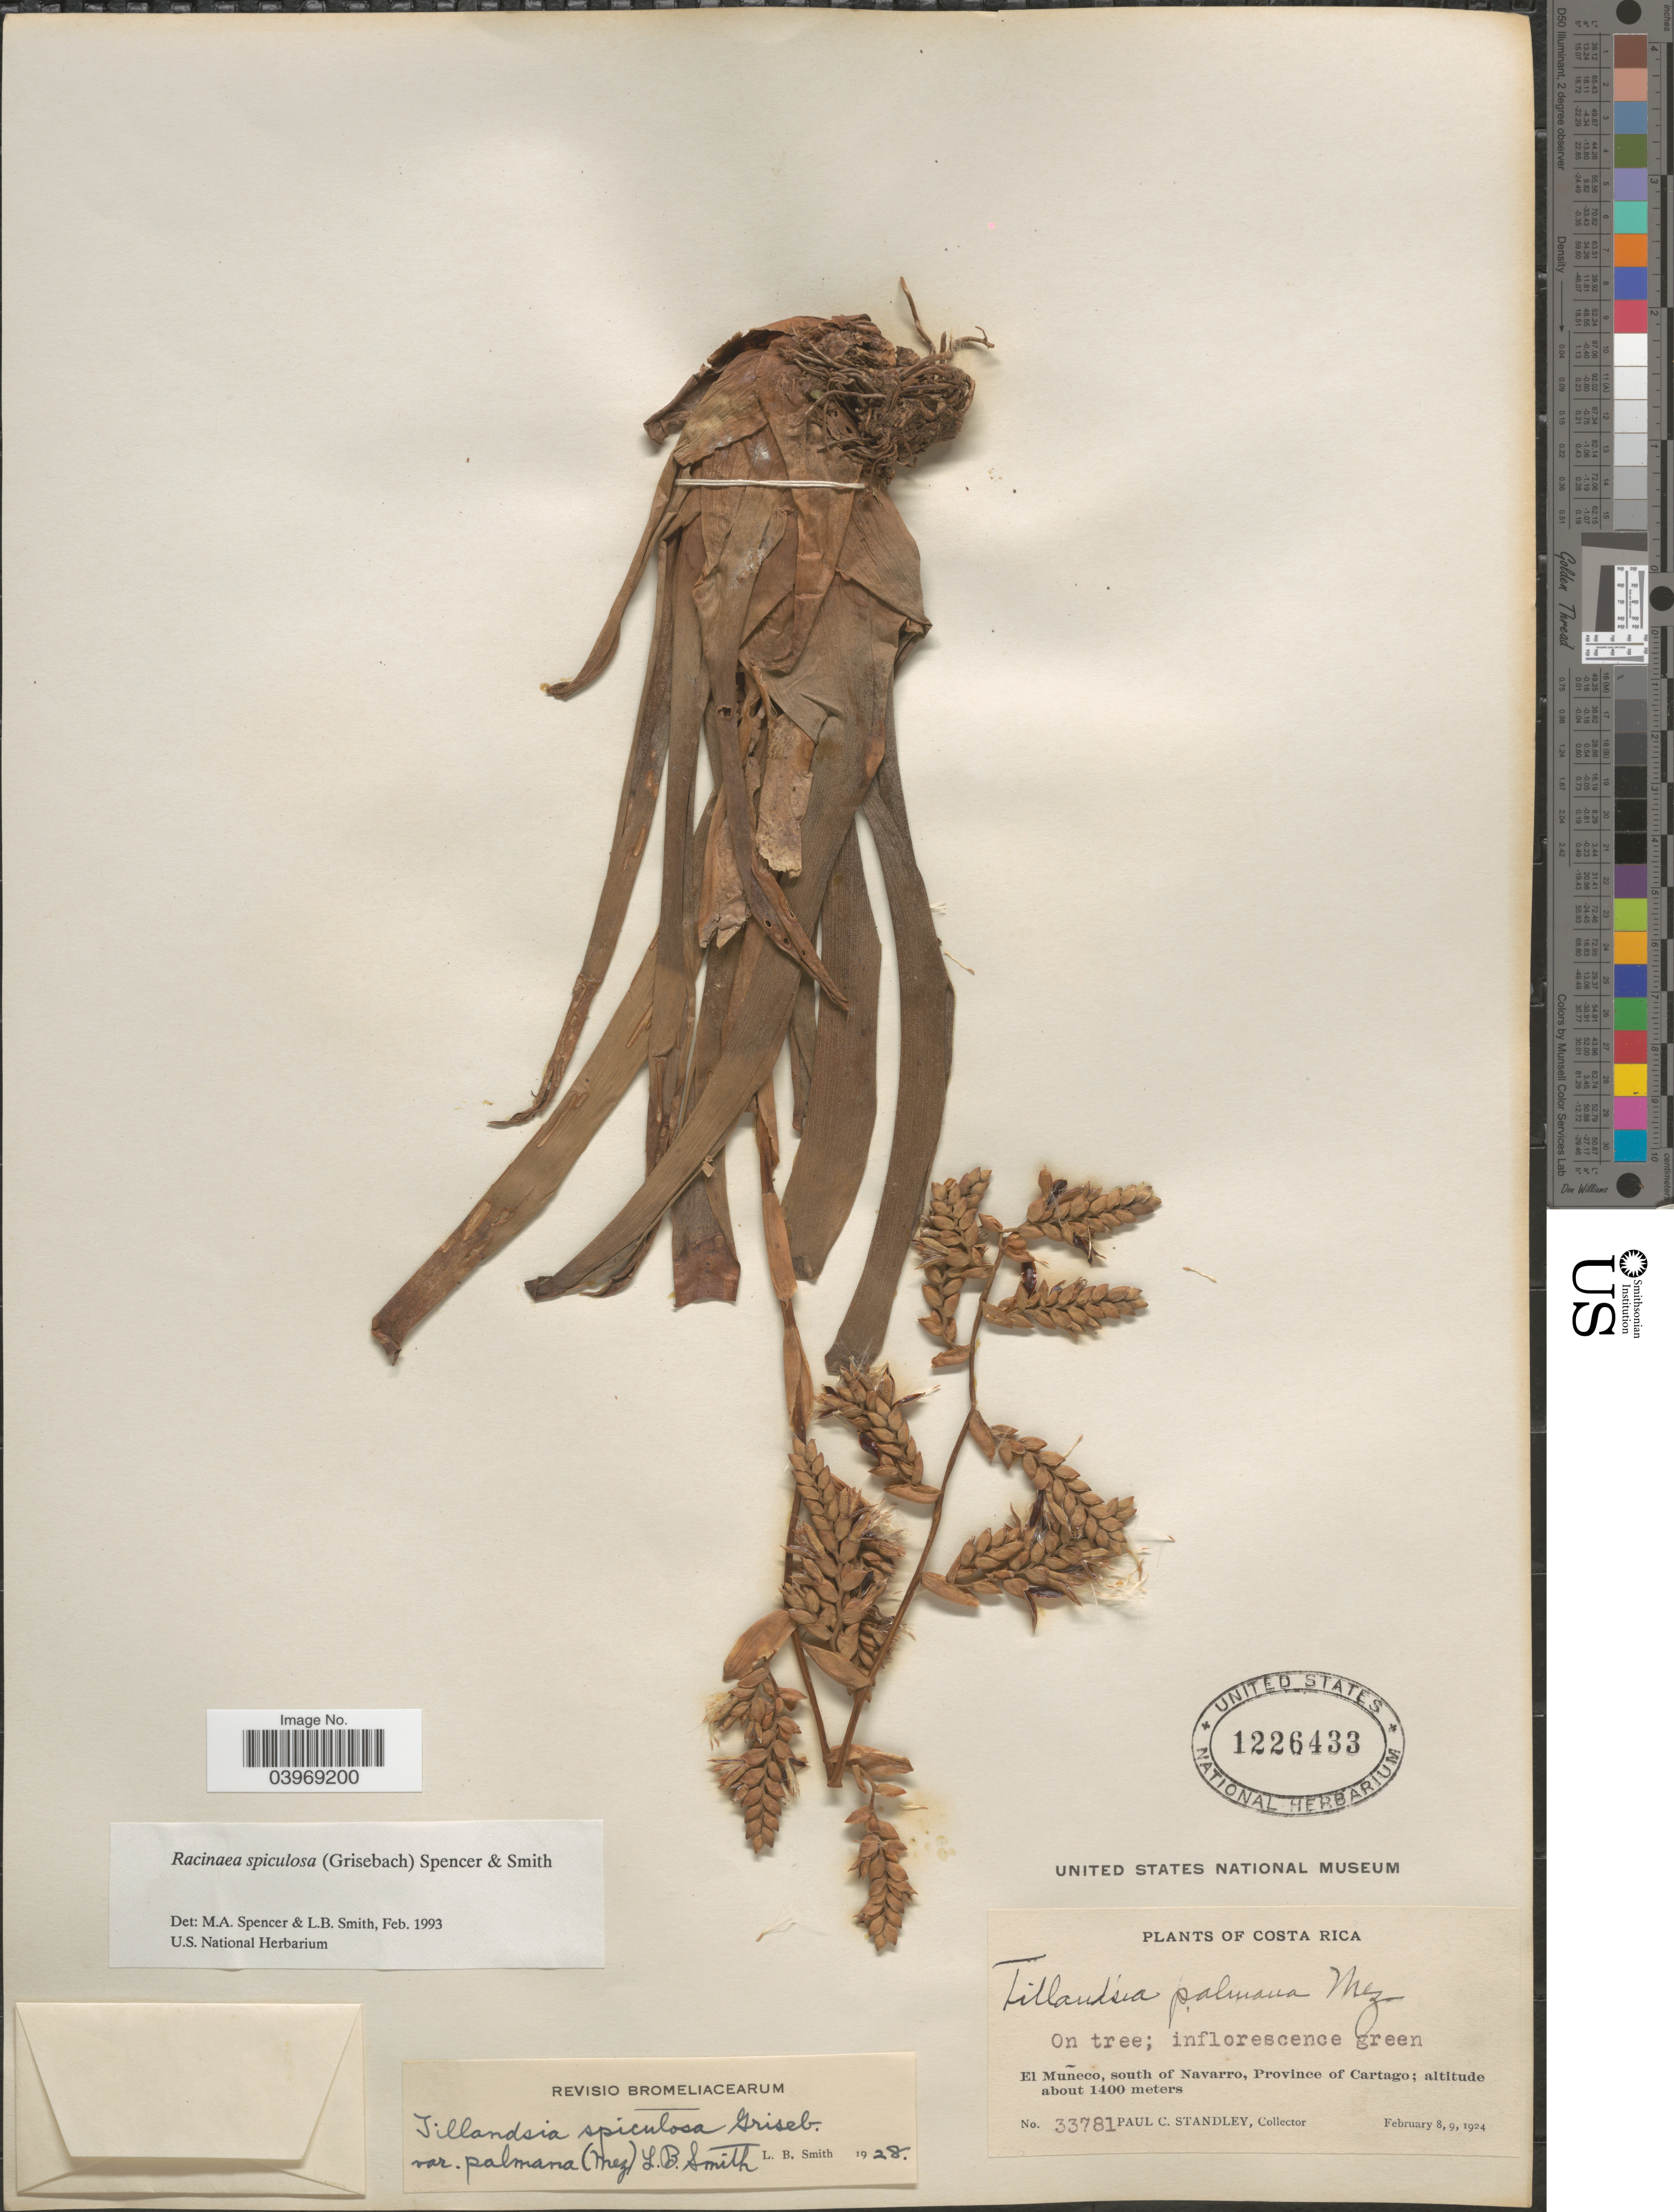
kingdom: Plantae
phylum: Tracheophyta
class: Liliopsida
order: Poales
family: Bromeliaceae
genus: Racinaea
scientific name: Racinaea spiculosa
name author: (Griseb.) M.A. Spencer & L.B. Sm.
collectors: P. C. Standley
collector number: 33781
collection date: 1924-02-08/1924-02-09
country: Costa Rica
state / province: Cartago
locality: El Muñeco, south of Navarro.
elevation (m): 1400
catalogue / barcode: US 1226433